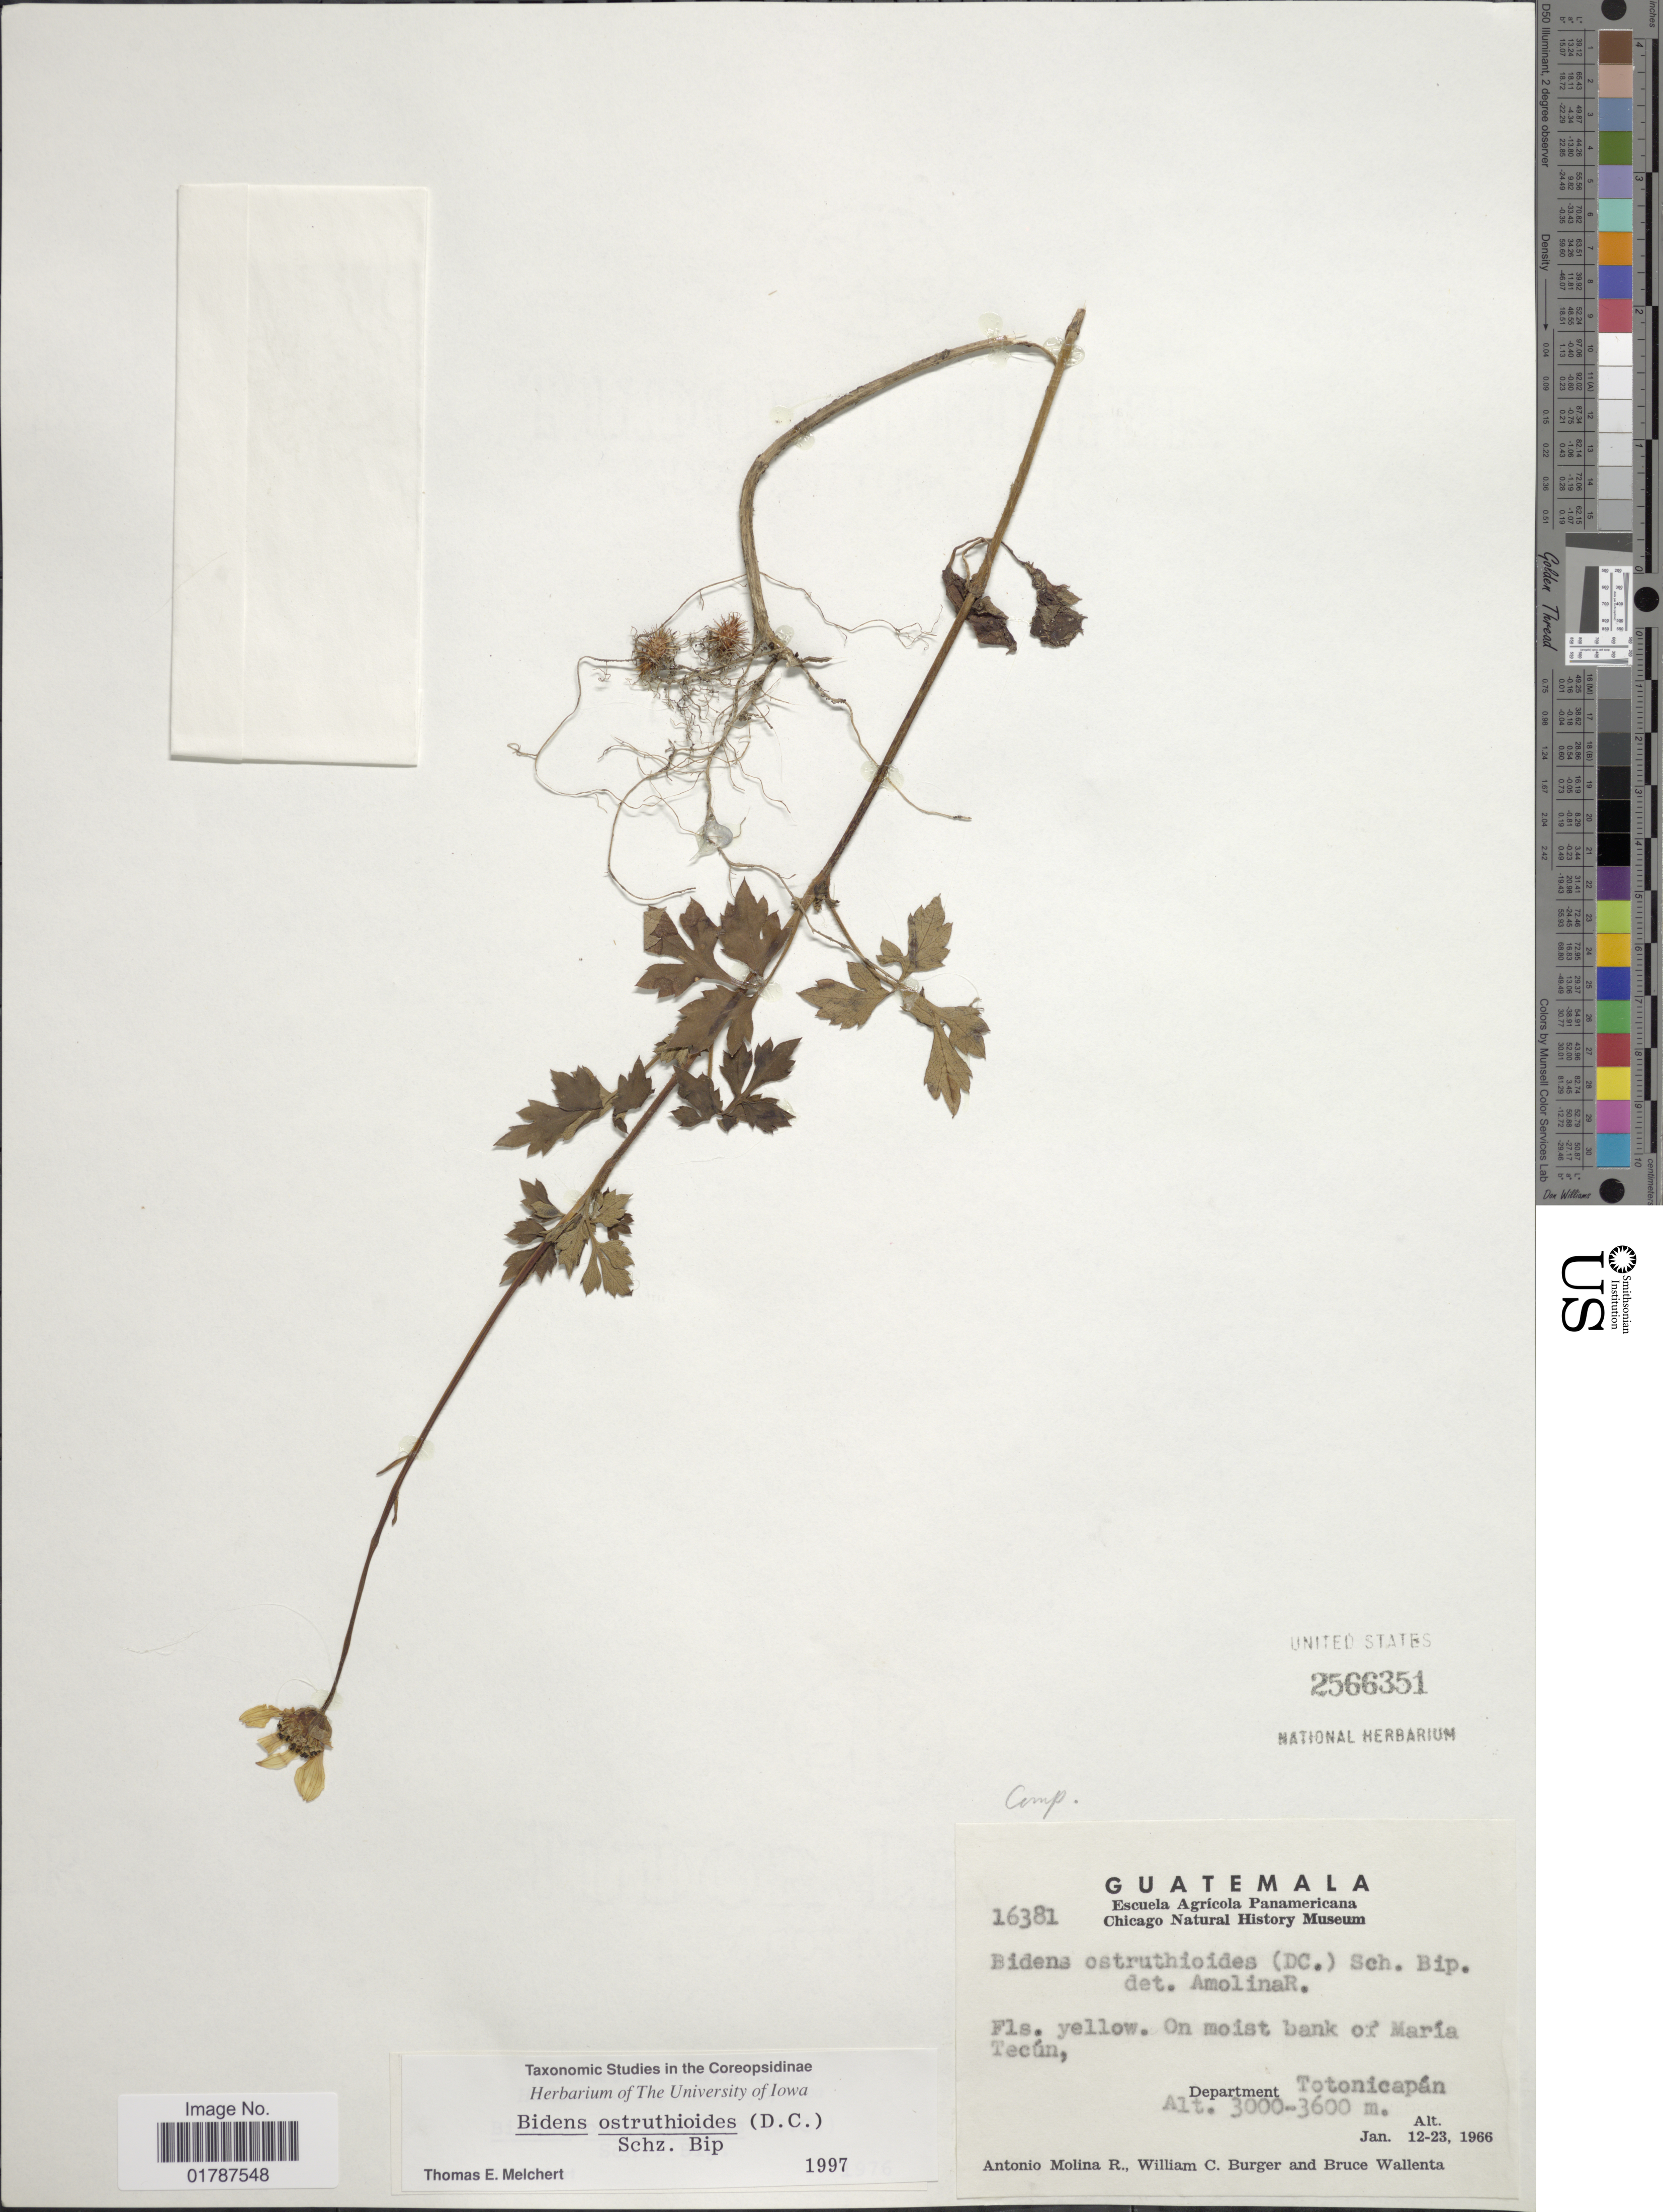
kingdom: Plantae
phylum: Tracheophyta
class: Magnoliopsida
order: Asterales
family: Asteraceae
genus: Bidens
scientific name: Bidens ostruthioides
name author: (DC.) Sch. Bip.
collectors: A. Molina R., W. Burger & B. Wallenta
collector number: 16381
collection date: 1966-01-12/1966-01-23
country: Guatemala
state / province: Totonicapan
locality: On moist bank of Maria Tecun, Department Totonicapan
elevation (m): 3000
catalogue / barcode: US 2566351